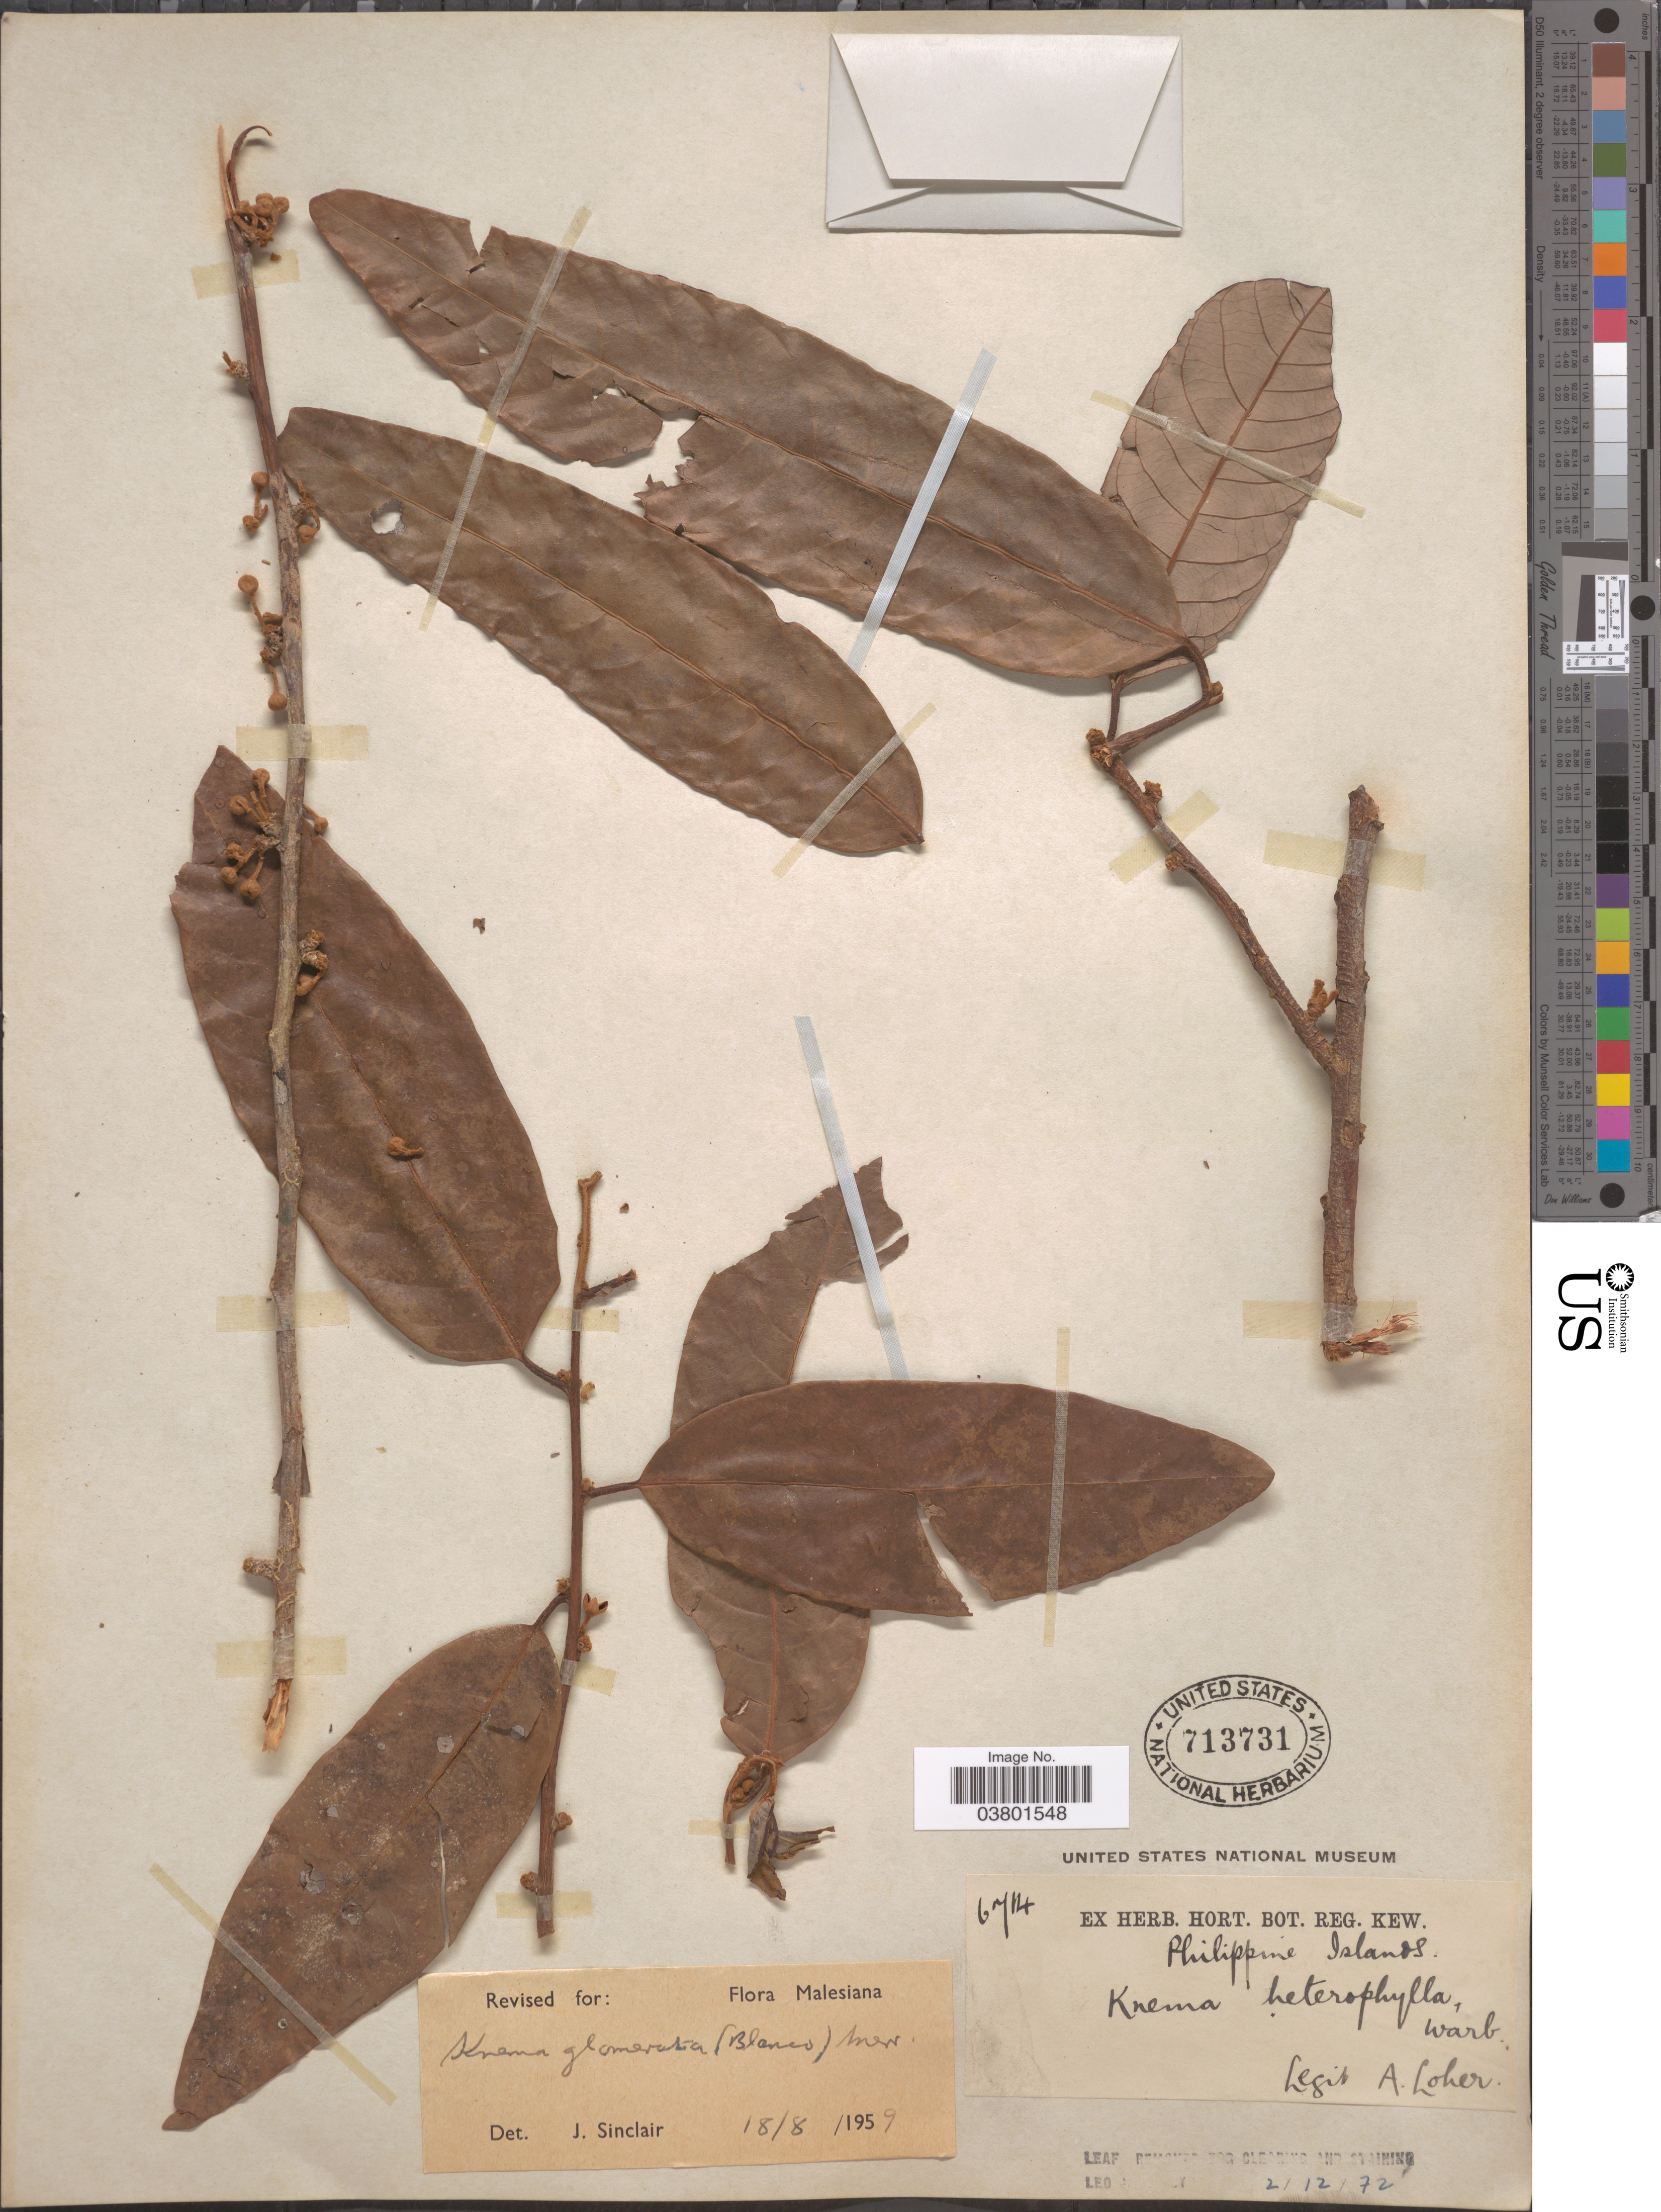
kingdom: Plantae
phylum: Tracheophyta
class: Magnoliopsida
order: Magnoliales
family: Myristicaceae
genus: Knema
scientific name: Knema glomerata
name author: (Blanco) Merr.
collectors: A. Loher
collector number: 6714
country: Philippines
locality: Philippine Islands.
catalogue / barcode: US 713731